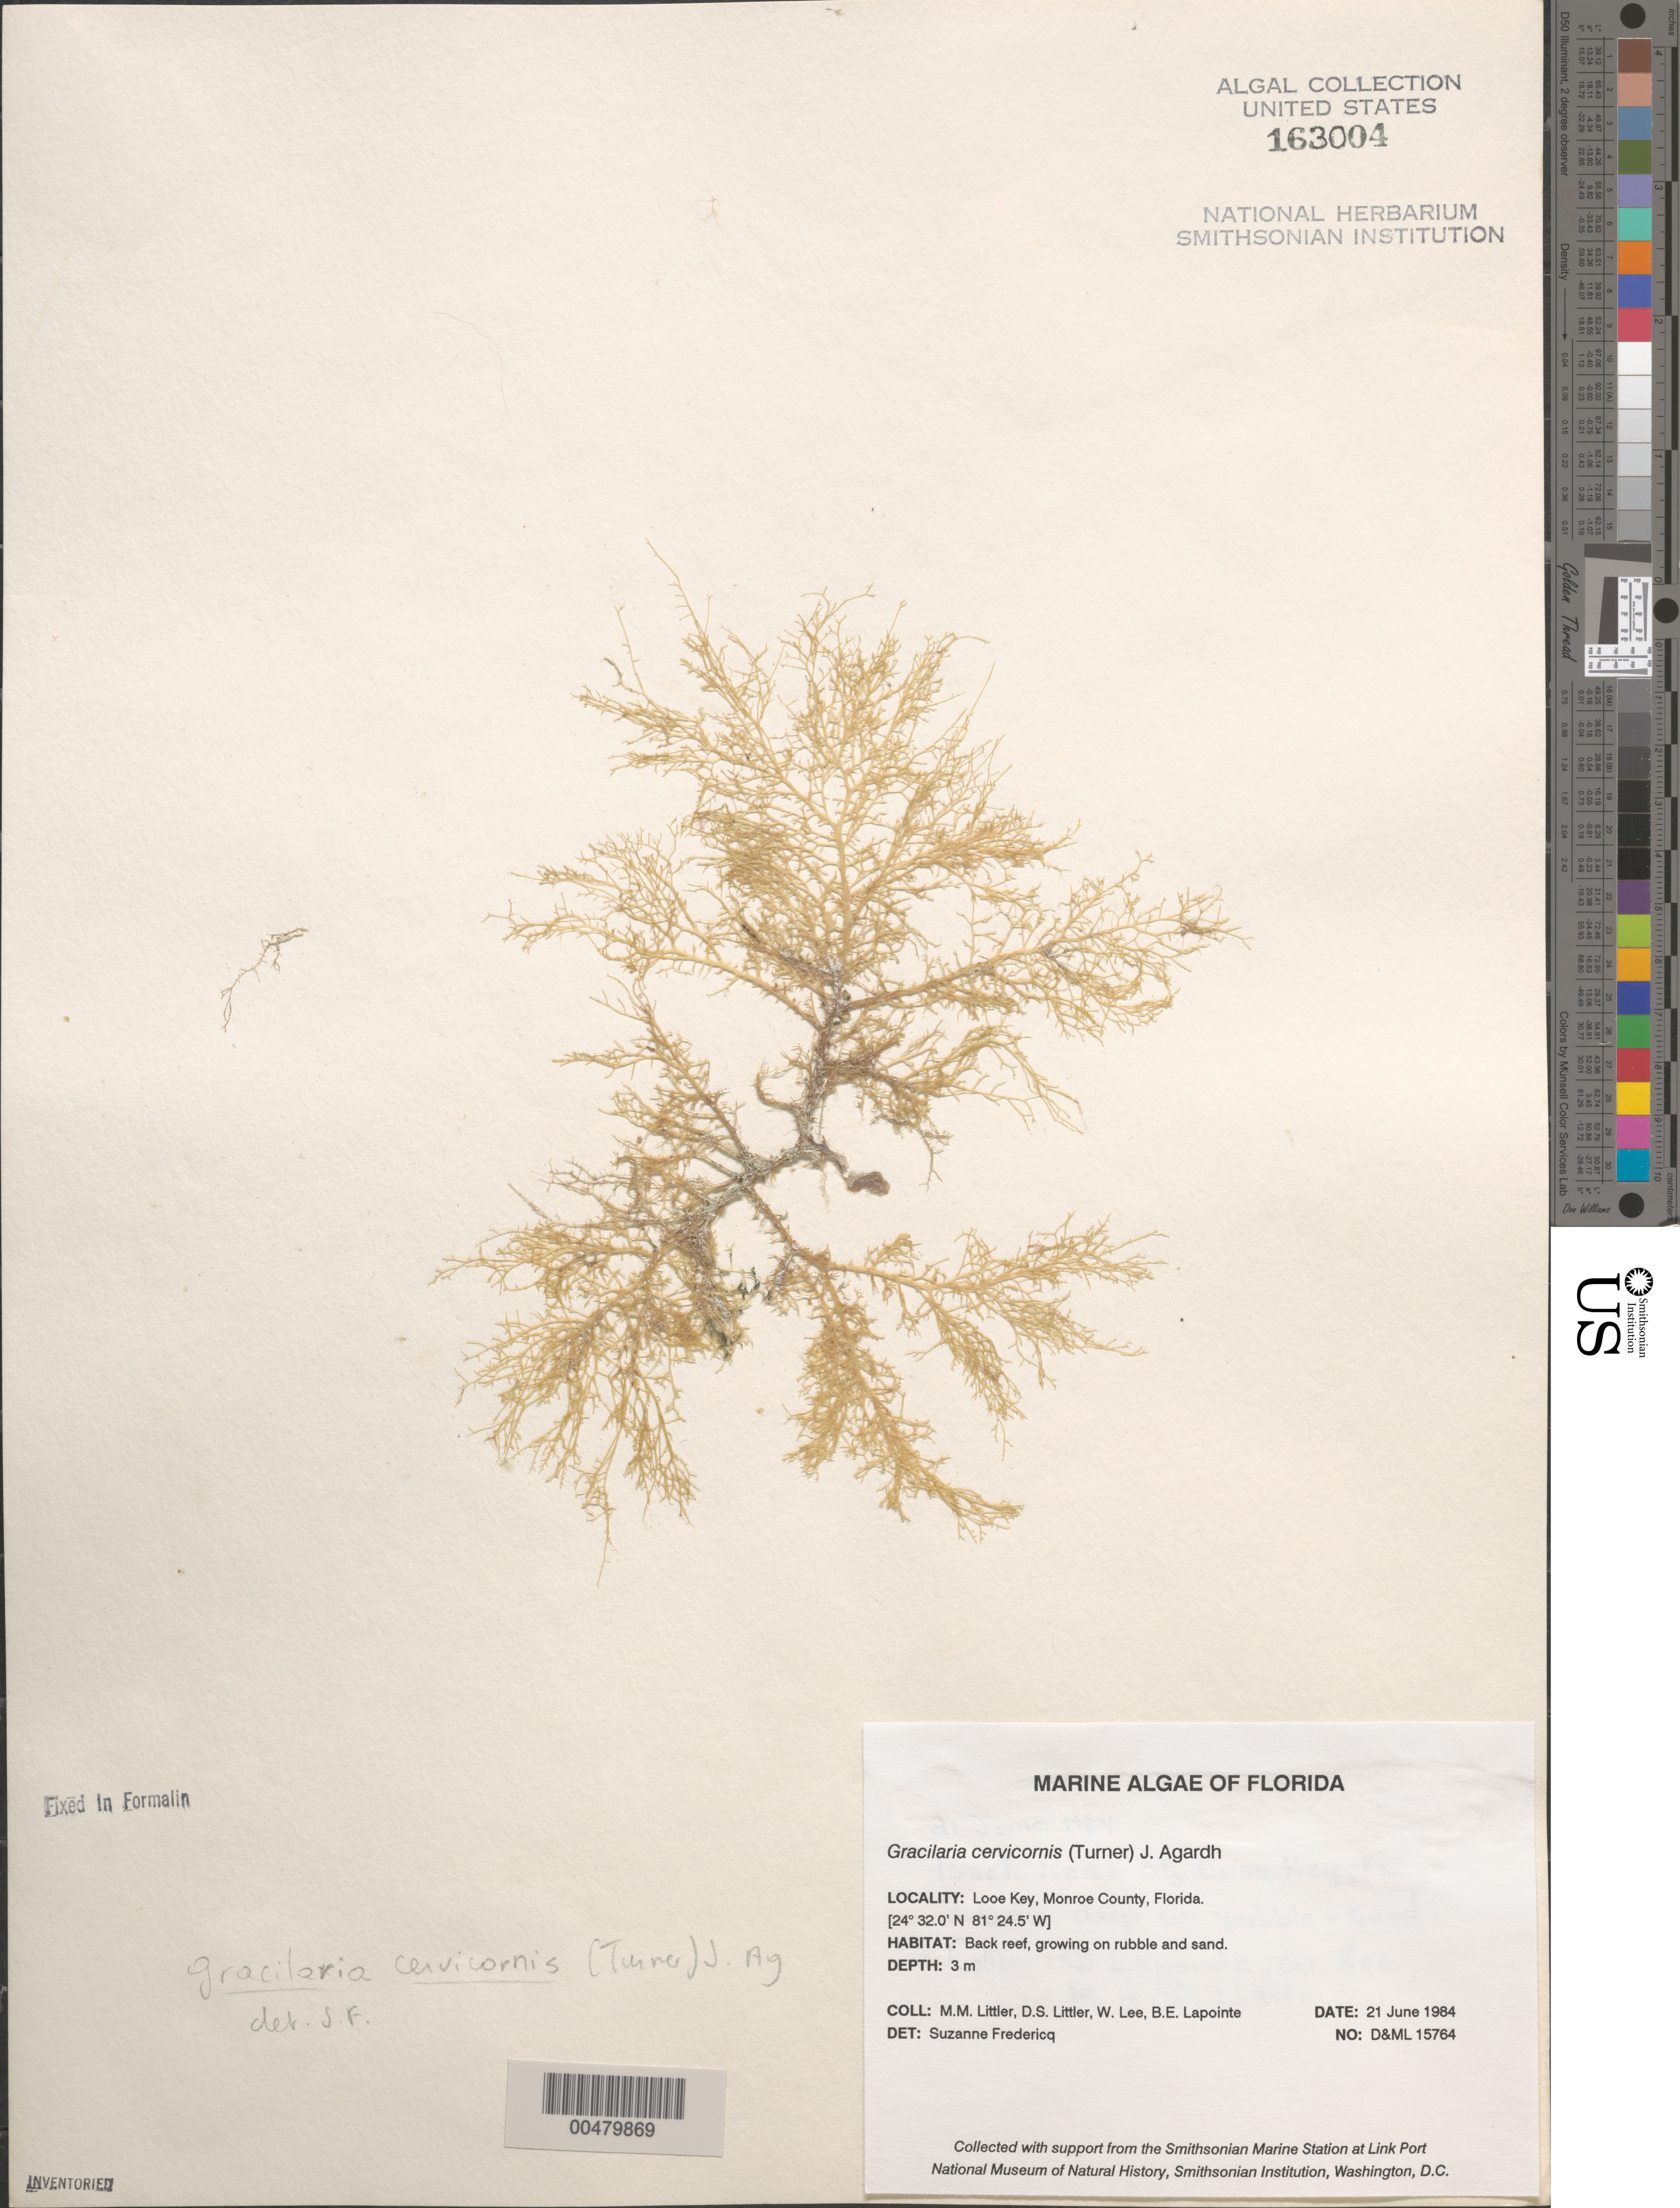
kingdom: Plantae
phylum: Rhodophyta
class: Florideophyceae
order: Gracilariales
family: Gracilariaceae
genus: Gracilaria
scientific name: Gracilaria cervicornis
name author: (Turner) J. Agardh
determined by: Fredericq, S.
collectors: M. M. Littler, D. S. Littler, W. Lee & B. Lapointe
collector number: D&ML 15764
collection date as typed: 21 Jun 1984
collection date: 1984-06-21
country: United States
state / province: Florida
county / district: Monroe County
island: Looe Key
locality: Looe Key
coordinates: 24 32.0' N, 81 24.5' W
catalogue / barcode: US 163004